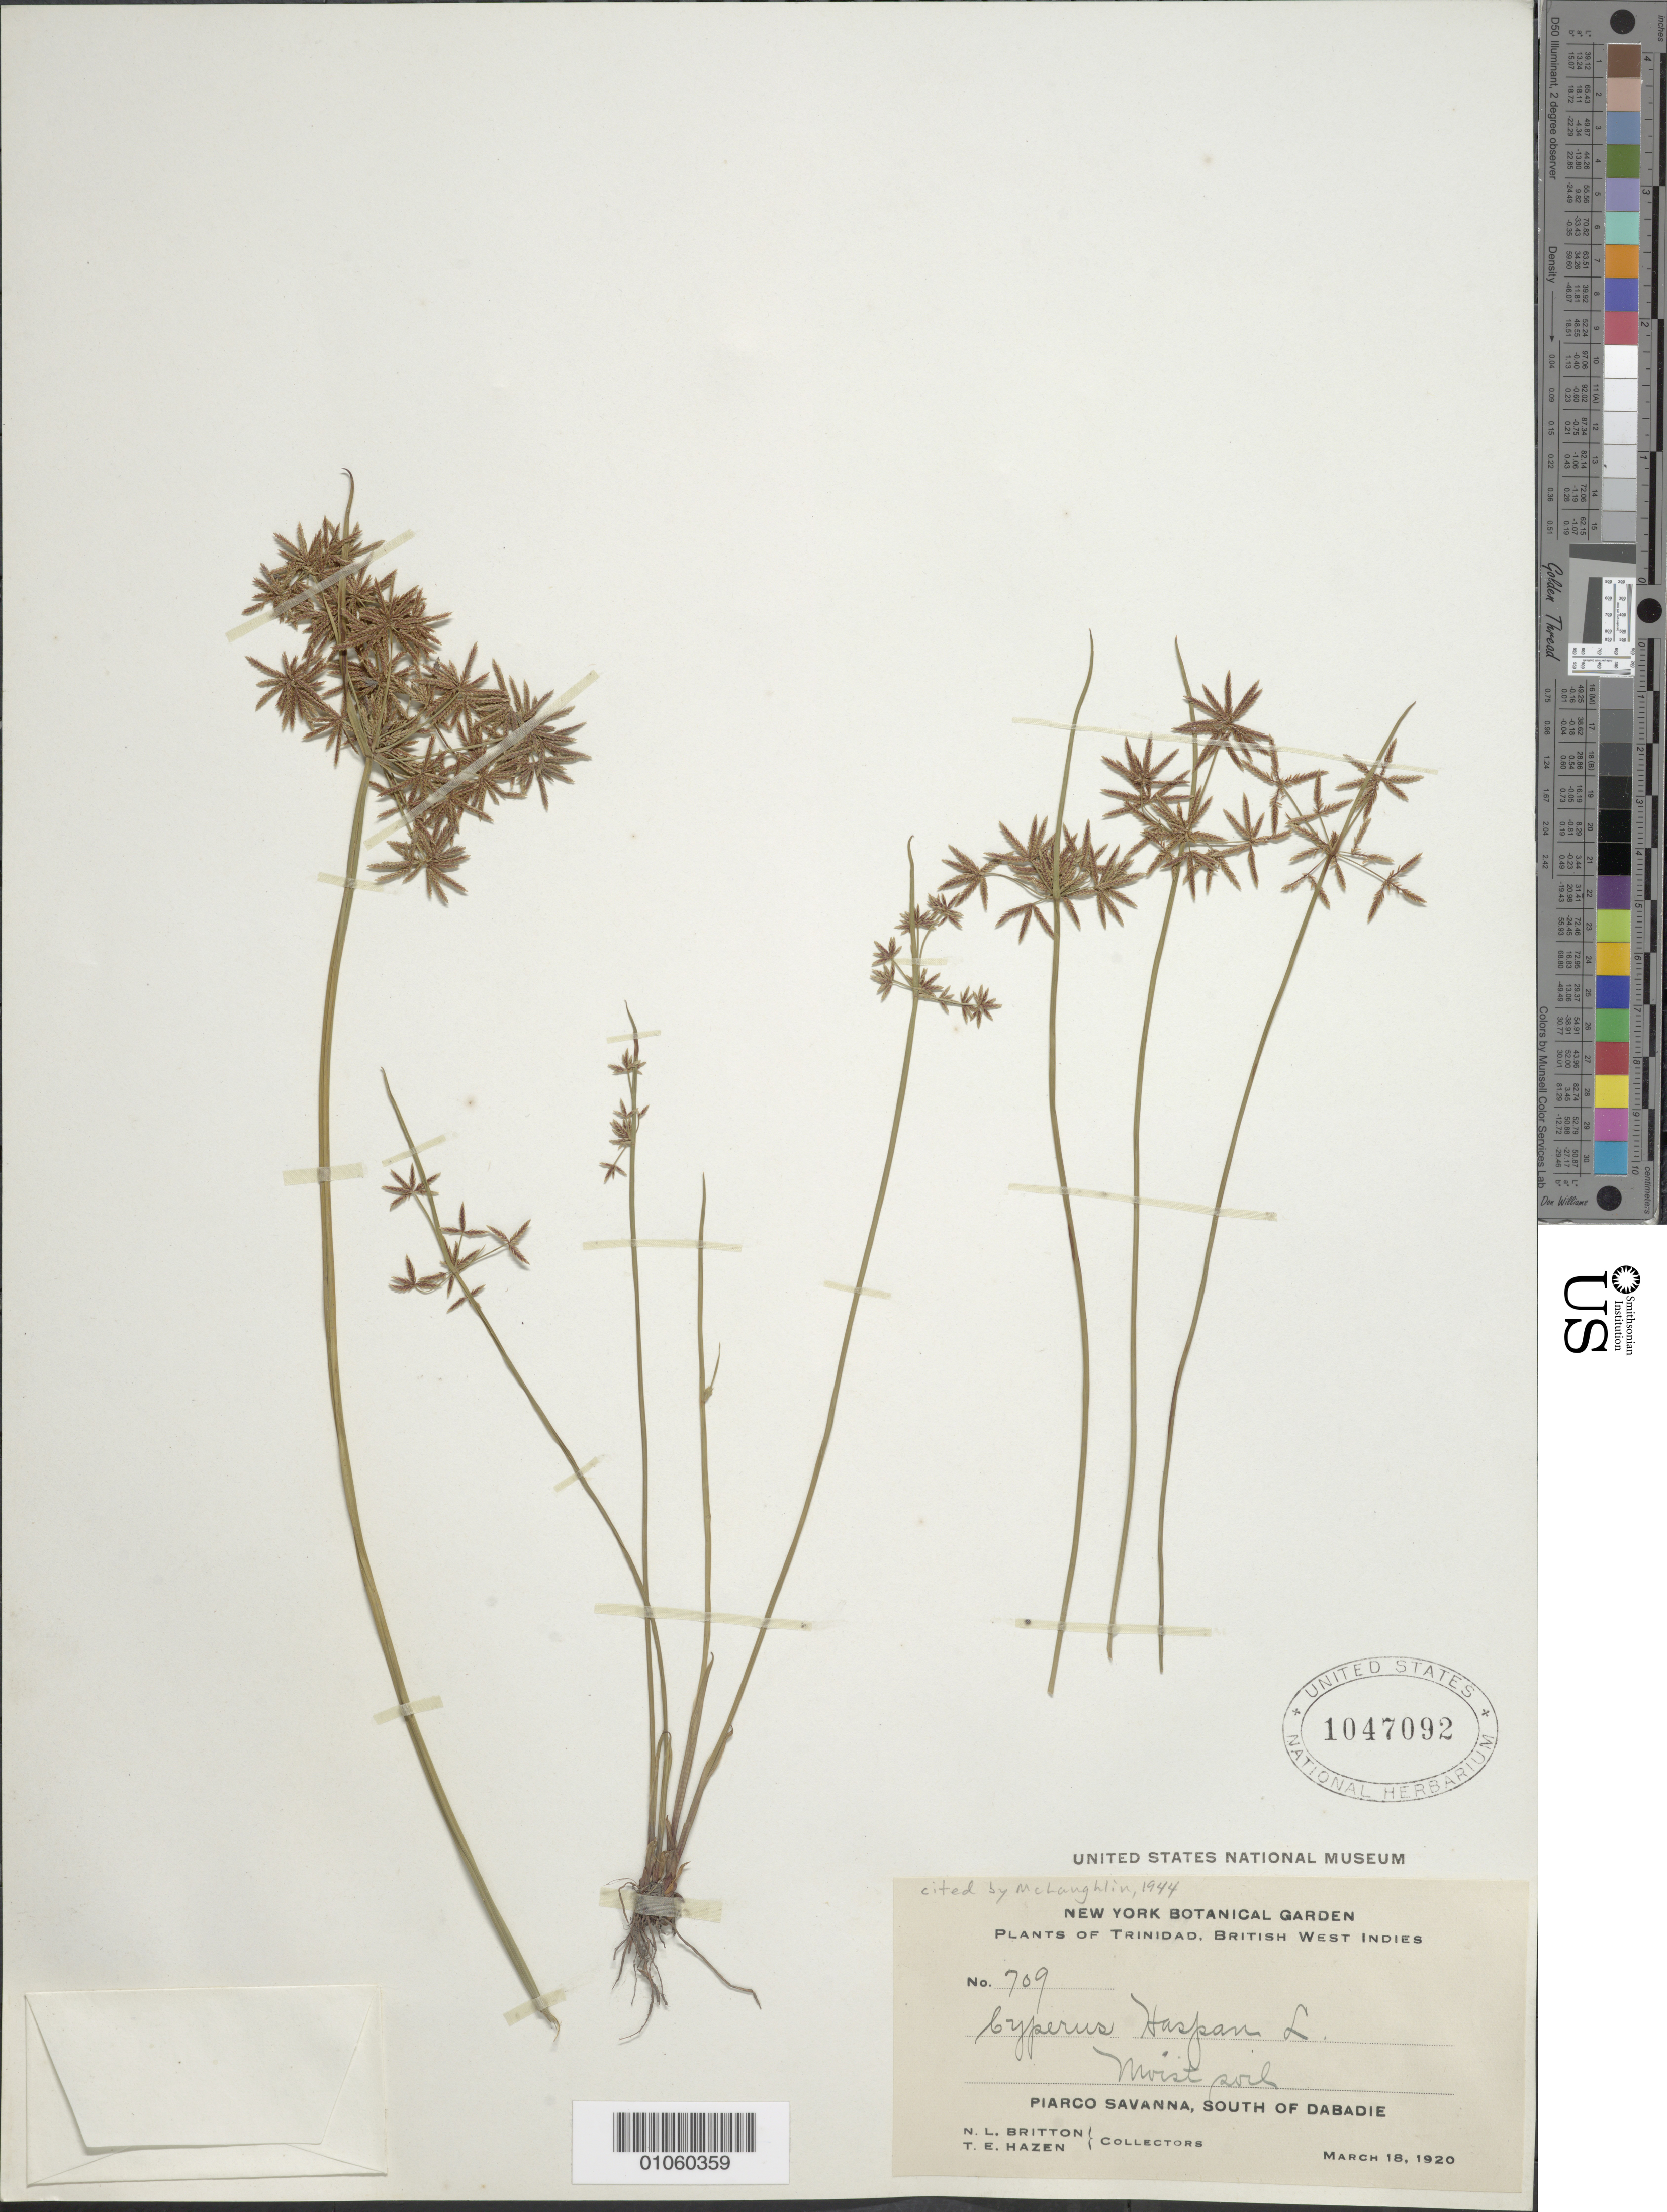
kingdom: Plantae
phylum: Tracheophyta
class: Liliopsida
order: Poales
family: Cyperaceae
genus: Cyperus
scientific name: Cyperus haspan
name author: L.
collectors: N. Britton & T. E. Hazen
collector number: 709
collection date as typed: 18 Mar 1920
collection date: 1920-03-18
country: Trinidad and Tobago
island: Trinidad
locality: Piarco Savanna, S of Dabadie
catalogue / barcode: US 1047092